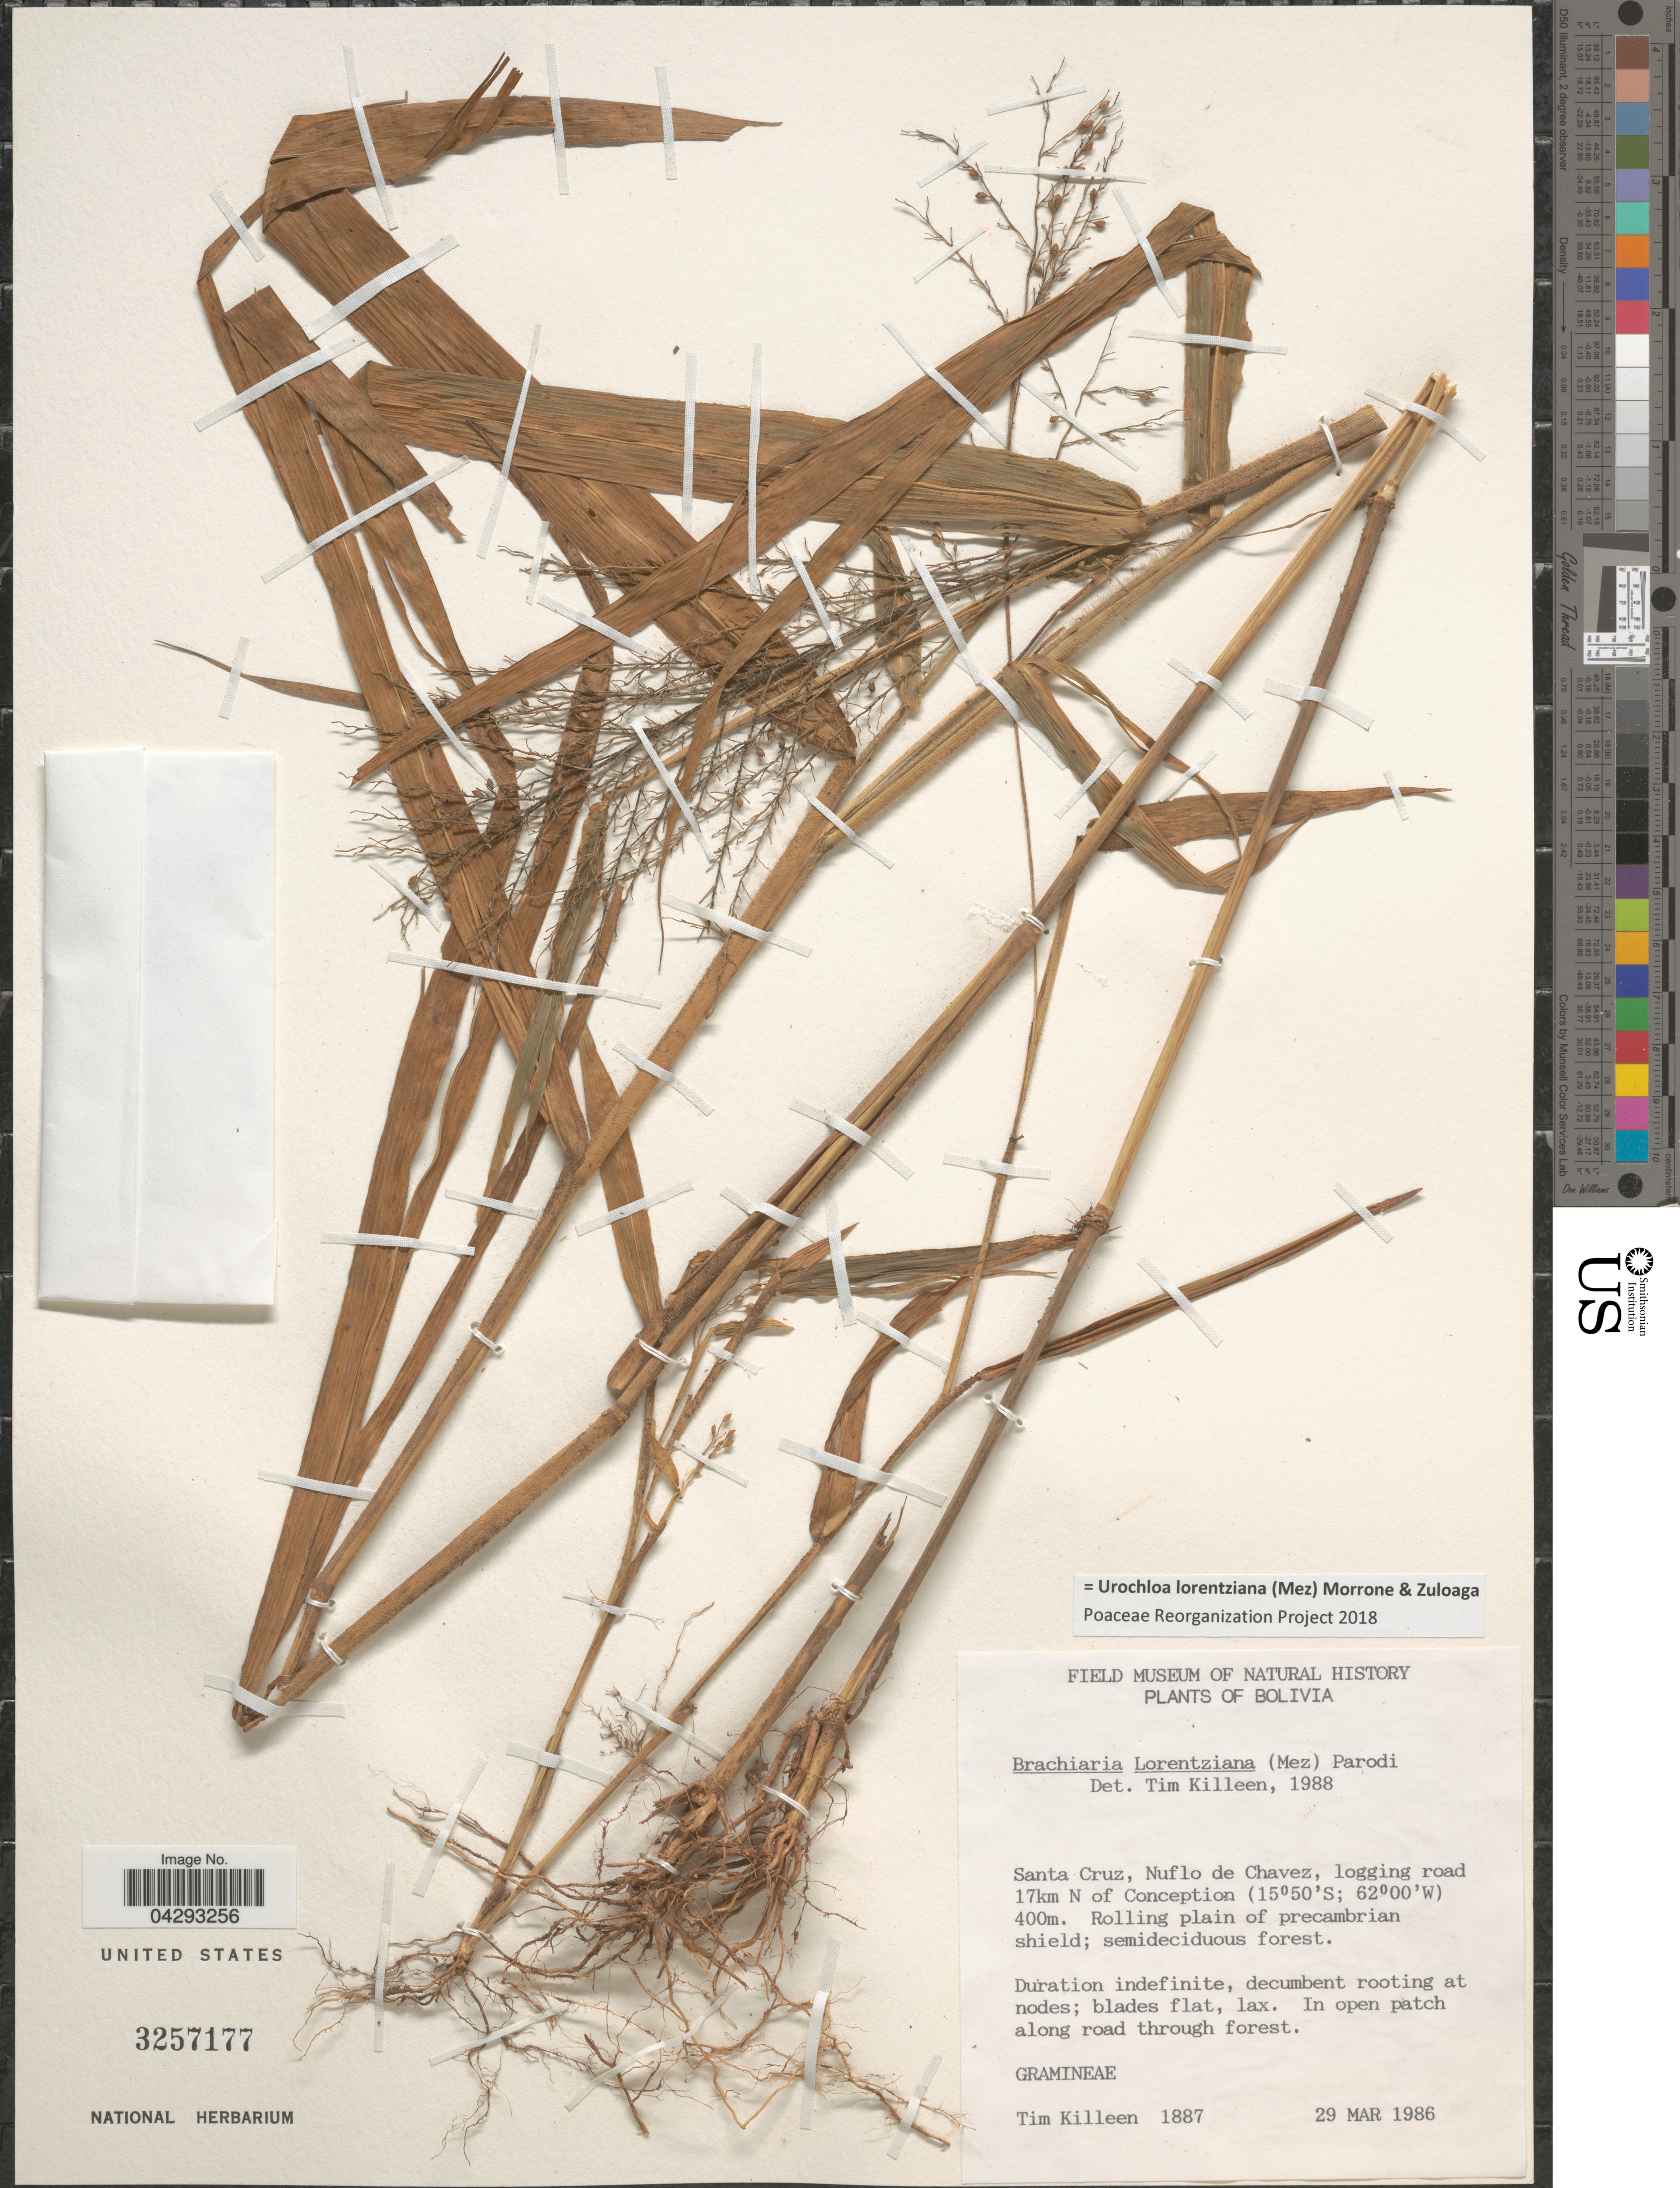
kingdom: Plantae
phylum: Tracheophyta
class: Liliopsida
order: Poales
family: Poaceae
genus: Urochloa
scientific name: Urochloa lorentziana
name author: (Mez) Morrone & Zuloaga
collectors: T. J. Killeen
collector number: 1887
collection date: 1986-03-29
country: Bolivia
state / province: Santa Cruz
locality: Nuflo de Chavez, logging road 17km N of Conception.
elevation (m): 400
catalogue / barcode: US 3257177